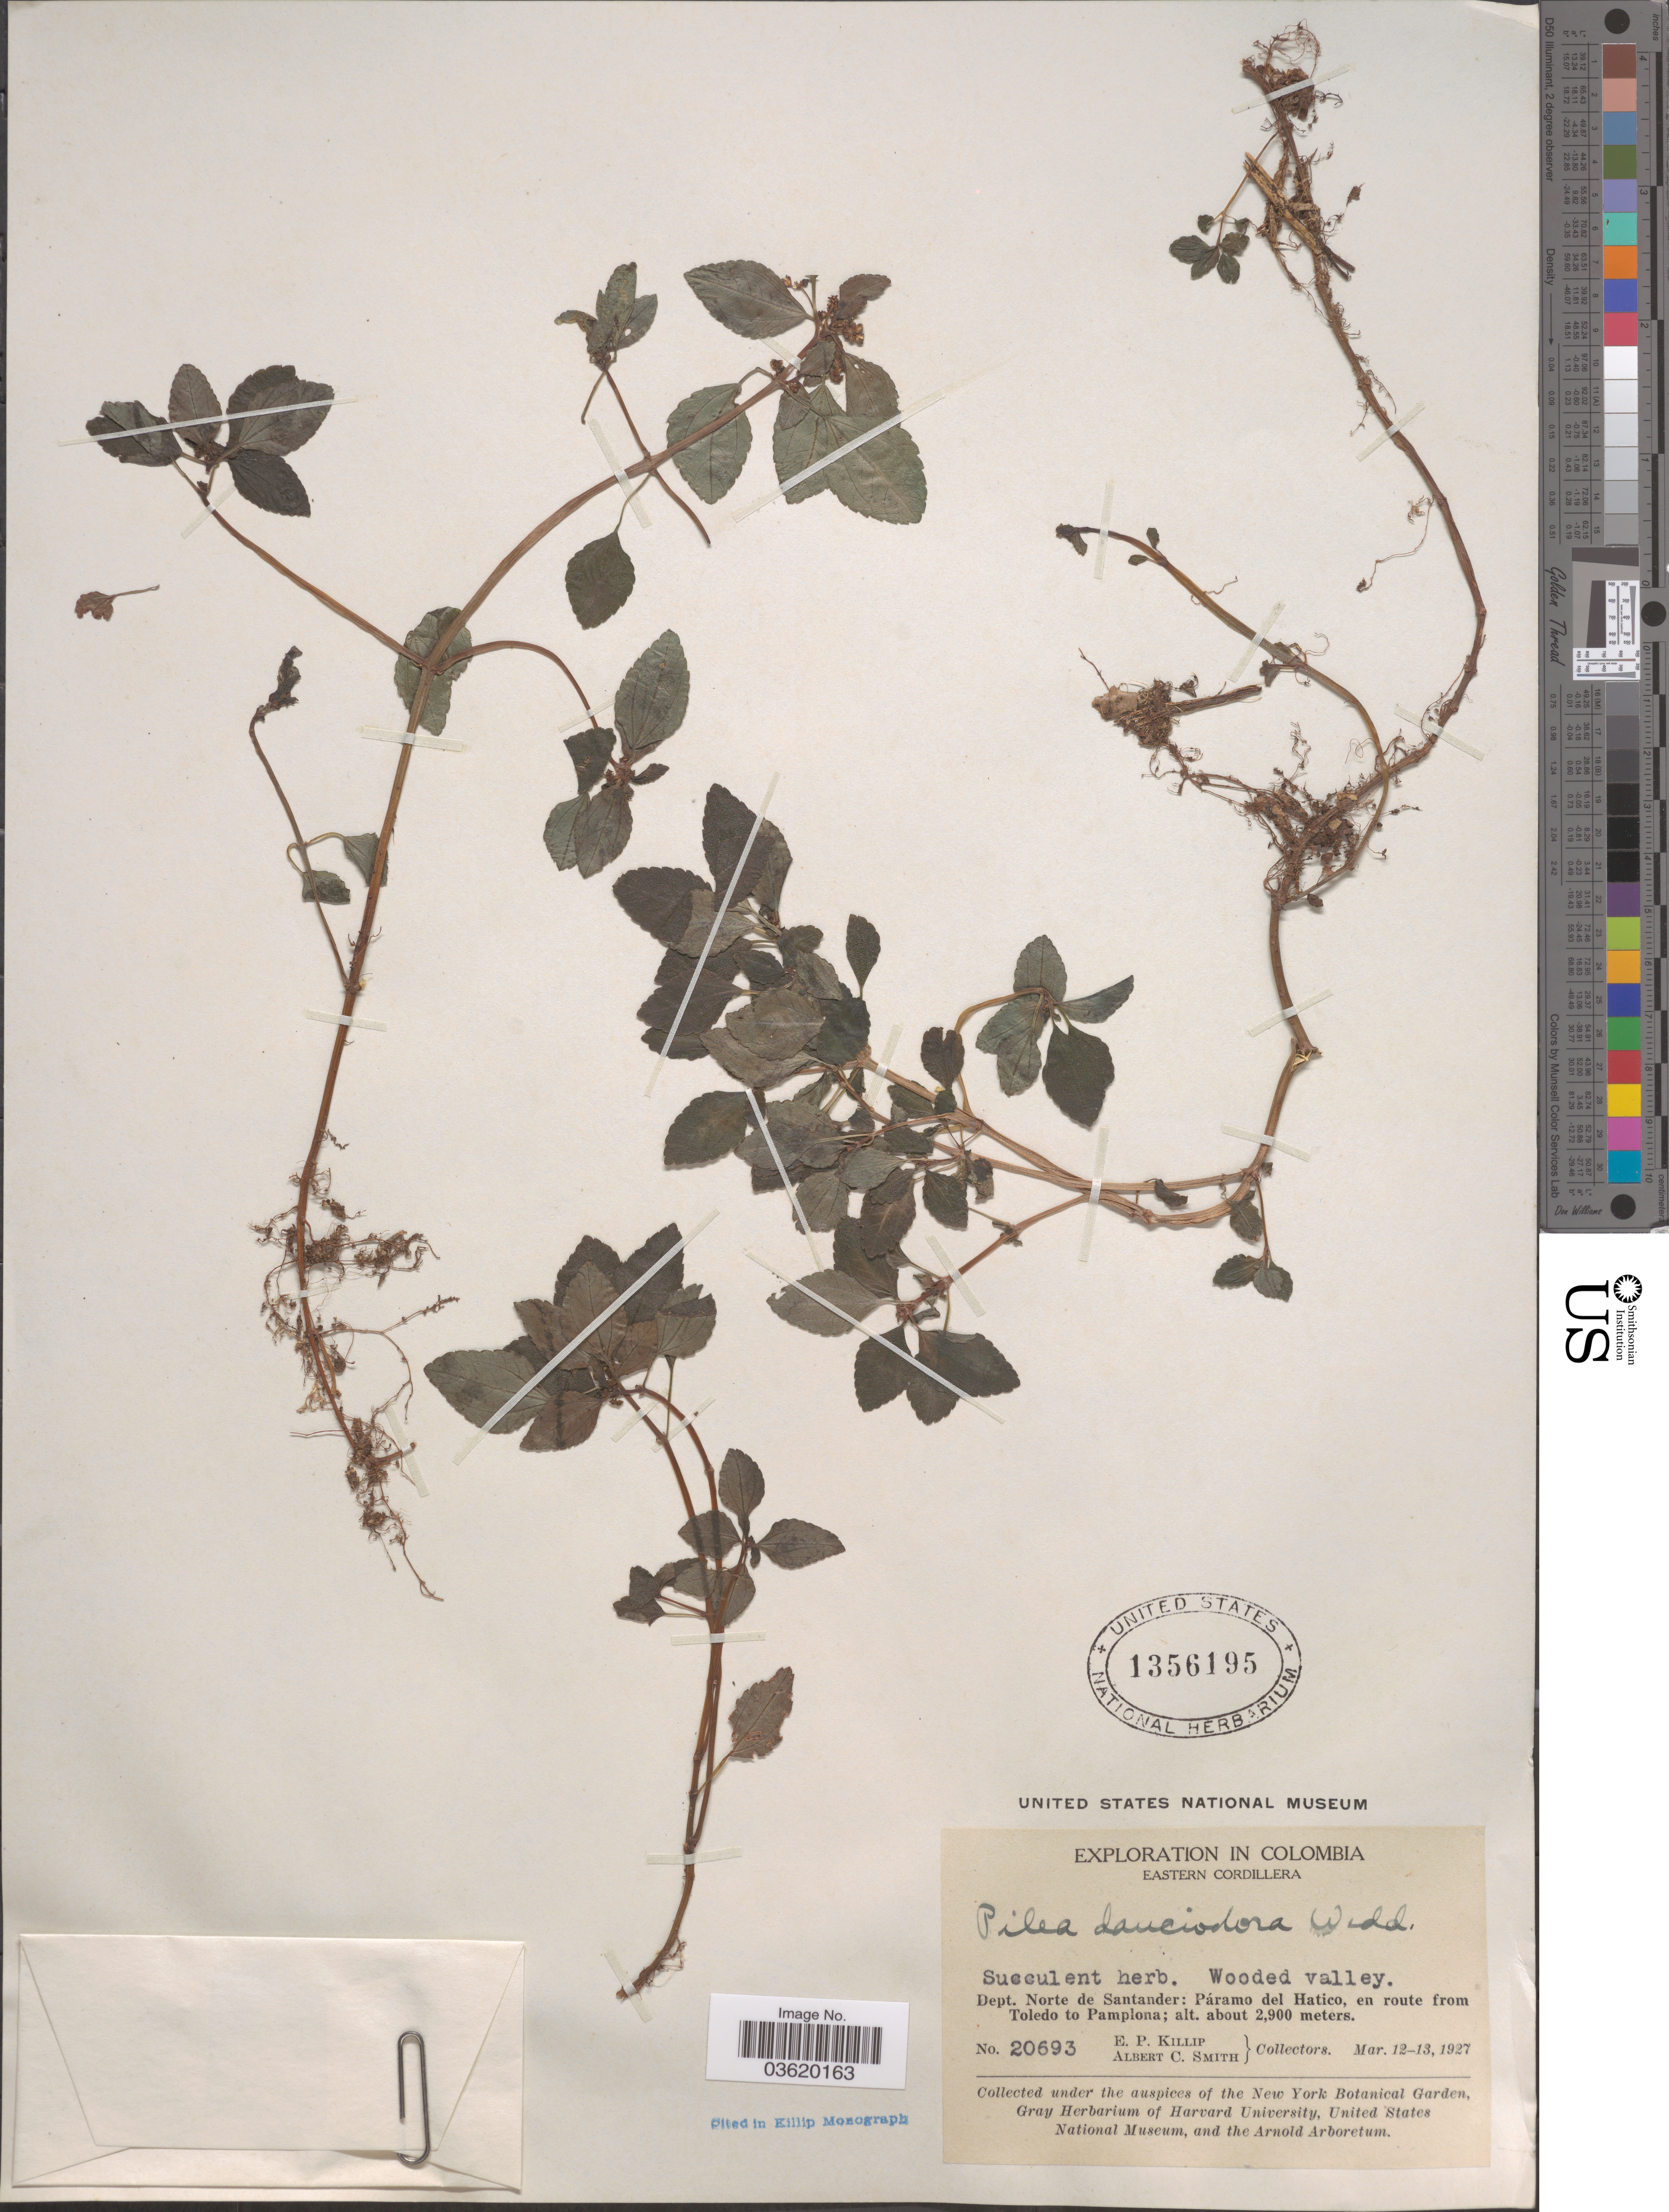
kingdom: Plantae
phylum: Tracheophyta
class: Magnoliopsida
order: Rosales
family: Urticaceae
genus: Pilea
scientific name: Pilea dauciodora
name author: Pav. ex Wedd.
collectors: E. P. Killip & A. C. Smith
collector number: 20693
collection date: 1927-03-12/1927-03-13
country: Colombia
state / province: Norte de Santander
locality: Eastern Cordillera. Dept. Norte de Santander: Páramo del Hatico, en route from Toledo to Pamplona.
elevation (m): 2900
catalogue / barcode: US 1356195